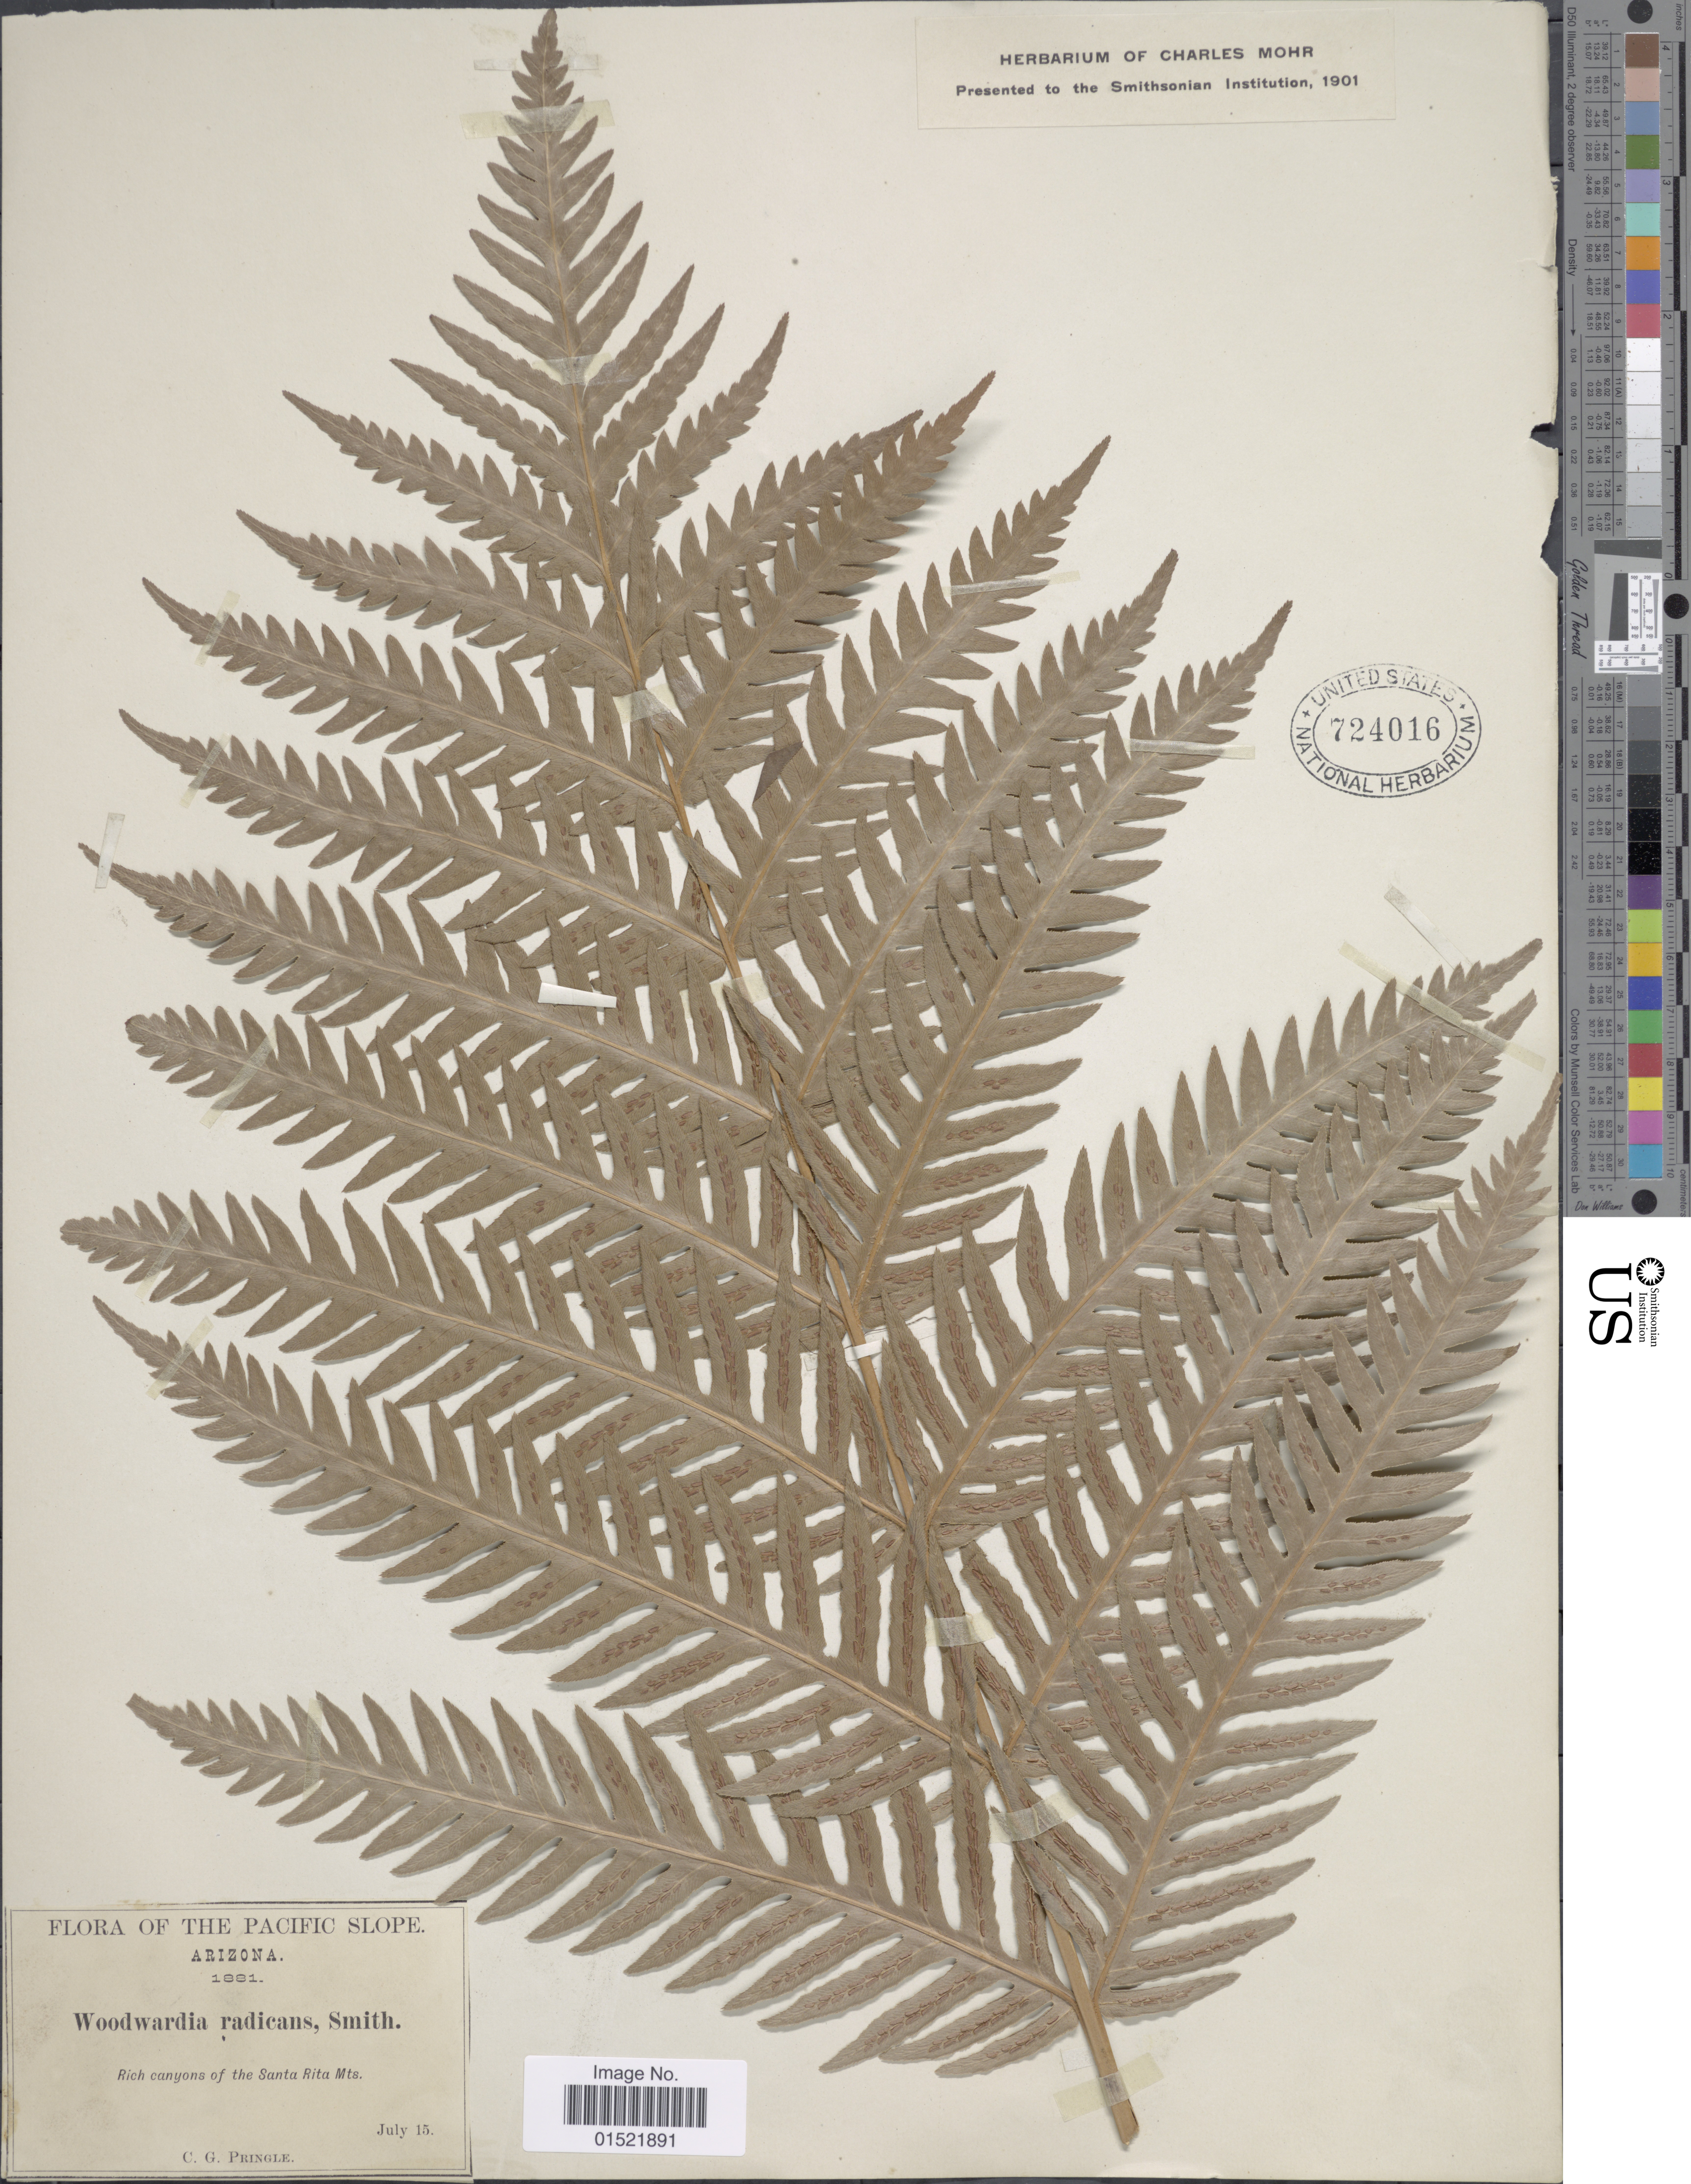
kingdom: Plantae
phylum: Tracheophyta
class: Polypodiopsida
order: Polypodiales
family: Blechnaceae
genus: Woodwardia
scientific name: Woodwardia fimbriata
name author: Sm.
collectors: C. G. Pringle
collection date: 1881-07-15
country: United States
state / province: Arizona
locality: Pacific Slope, Rich canyons of the Santa Rita Mts.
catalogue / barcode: US 724016